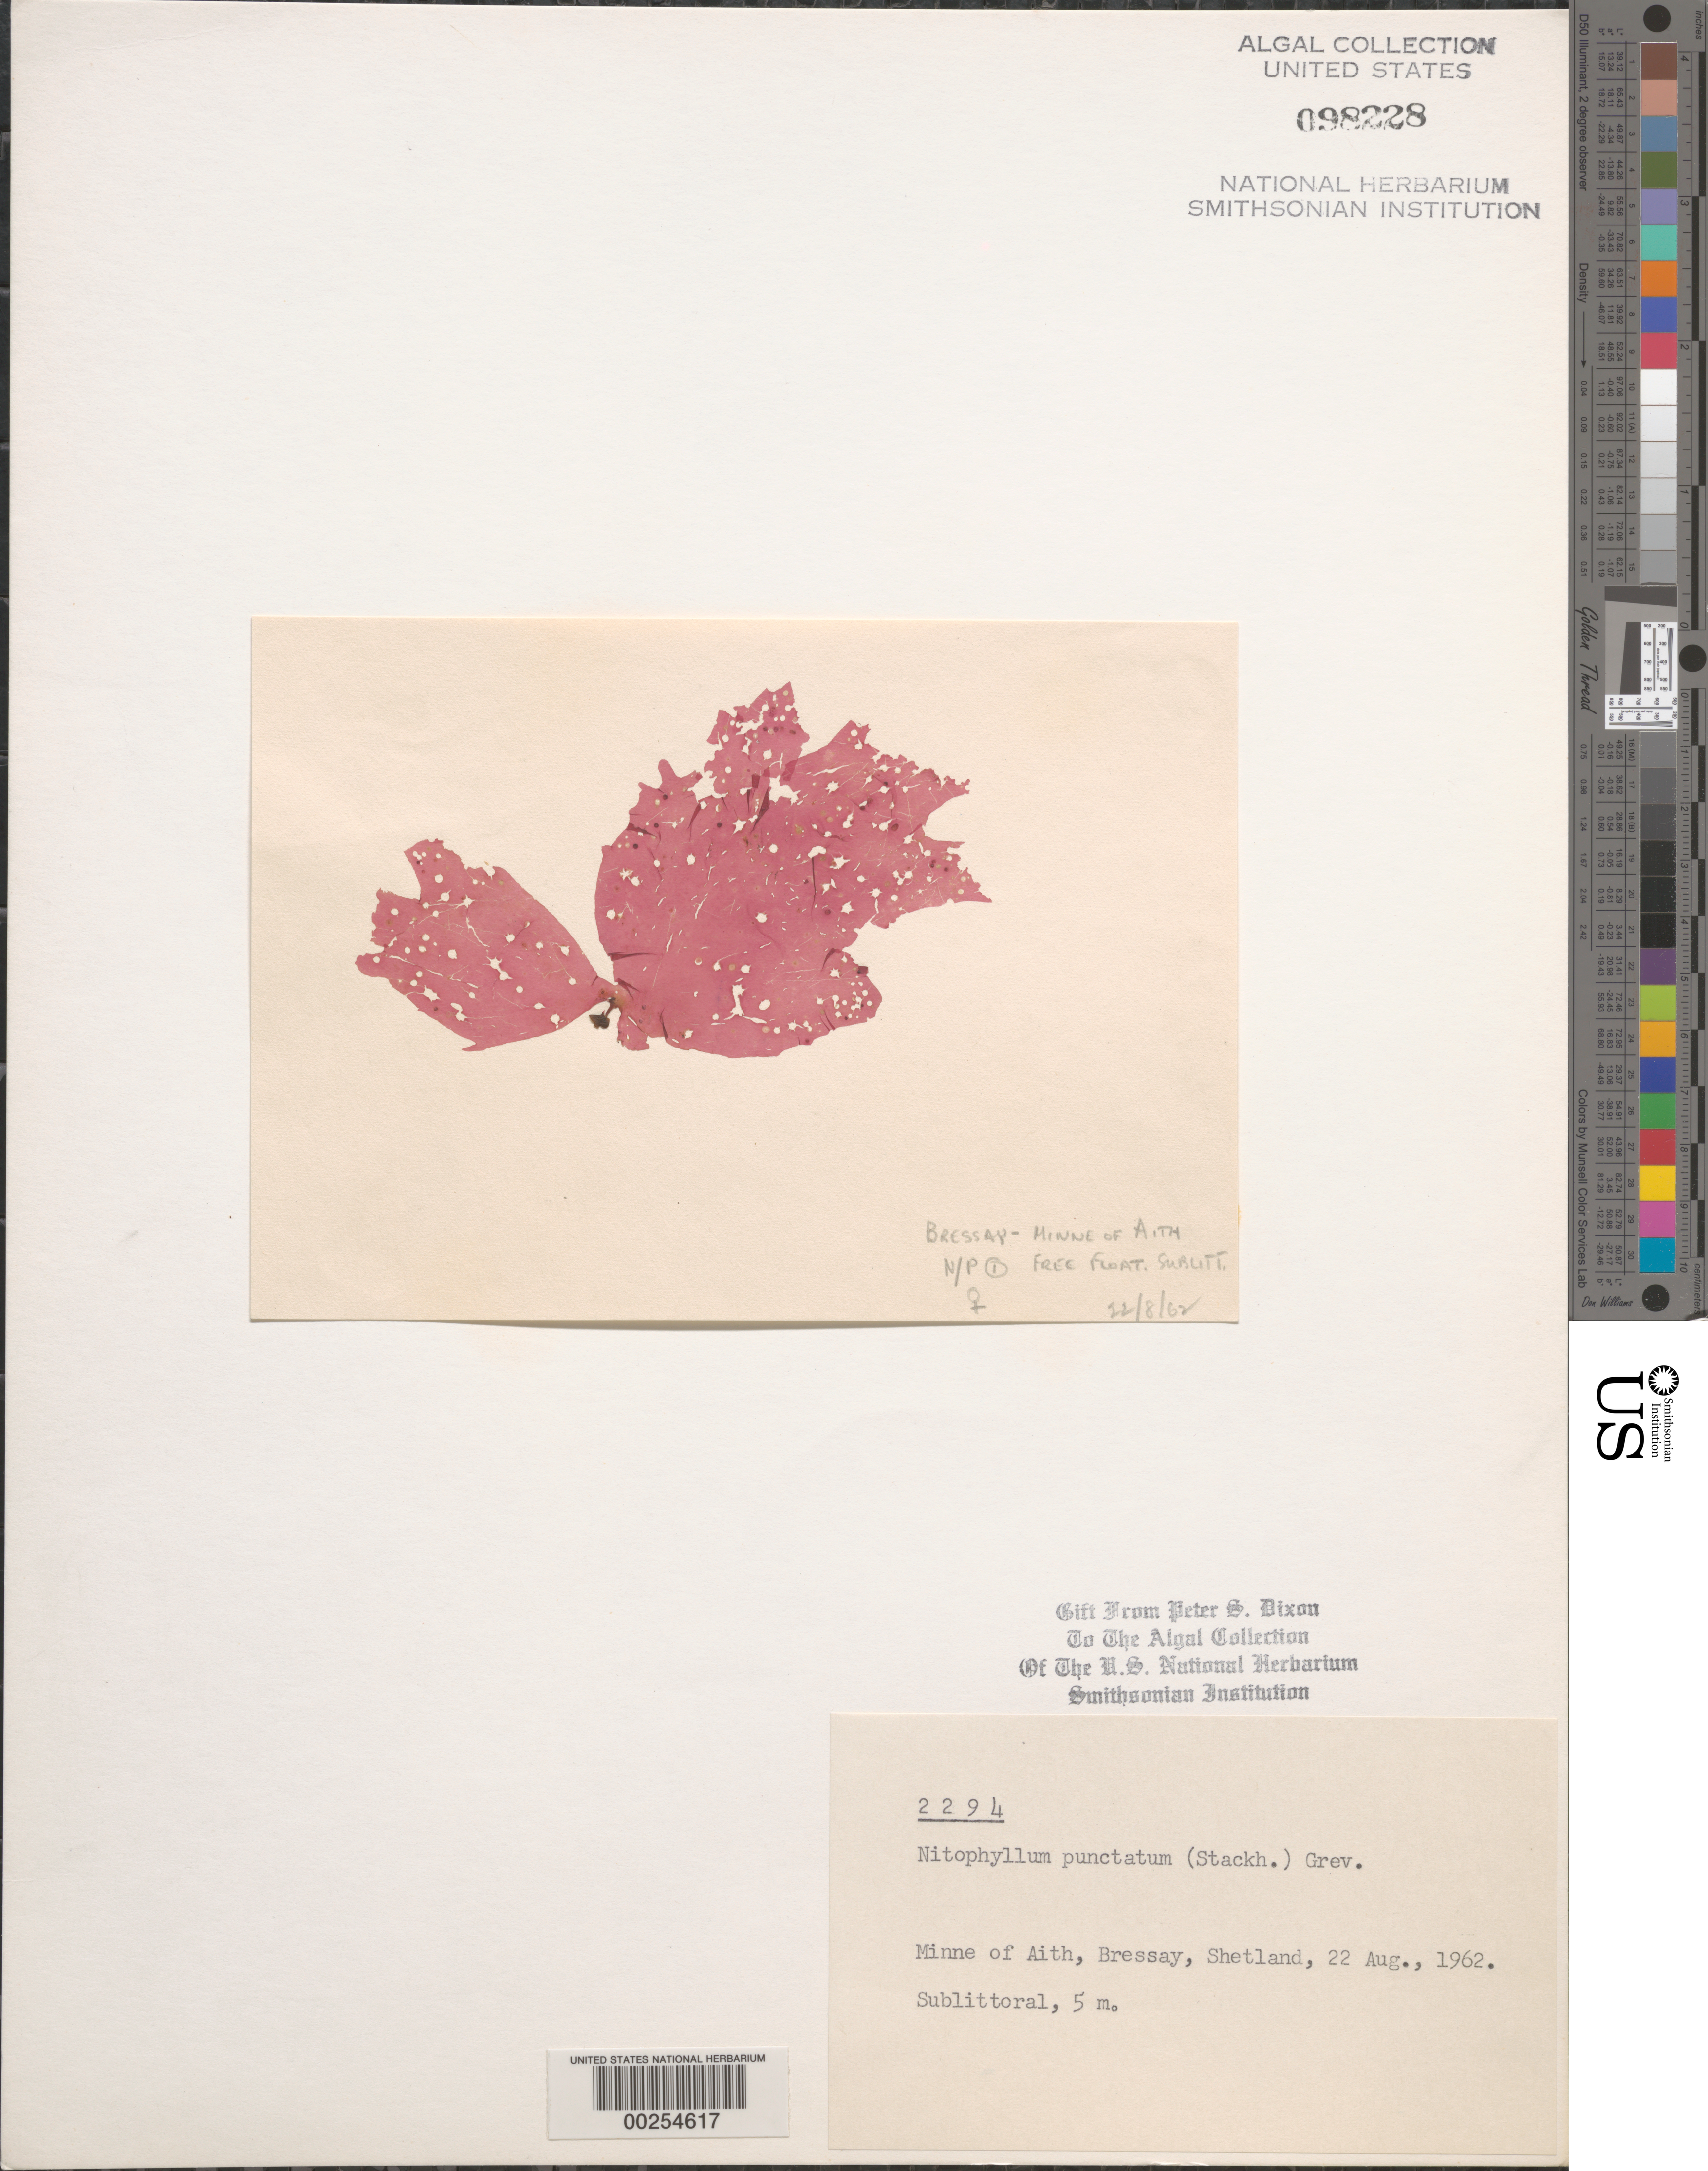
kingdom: Plantae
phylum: Rhodophyta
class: Florideophyceae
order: Ceramiales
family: Delesseriaceae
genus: Nitophyllum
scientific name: Nitophyllum punctatum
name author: (Stackh.) Grev.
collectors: P. S. Dixon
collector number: PSD 2294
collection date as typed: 22 Aug 1962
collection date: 1962-08-22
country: United Kingdom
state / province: Scotland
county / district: Shetland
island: Bressay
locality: Minne of Aith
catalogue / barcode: US 98228